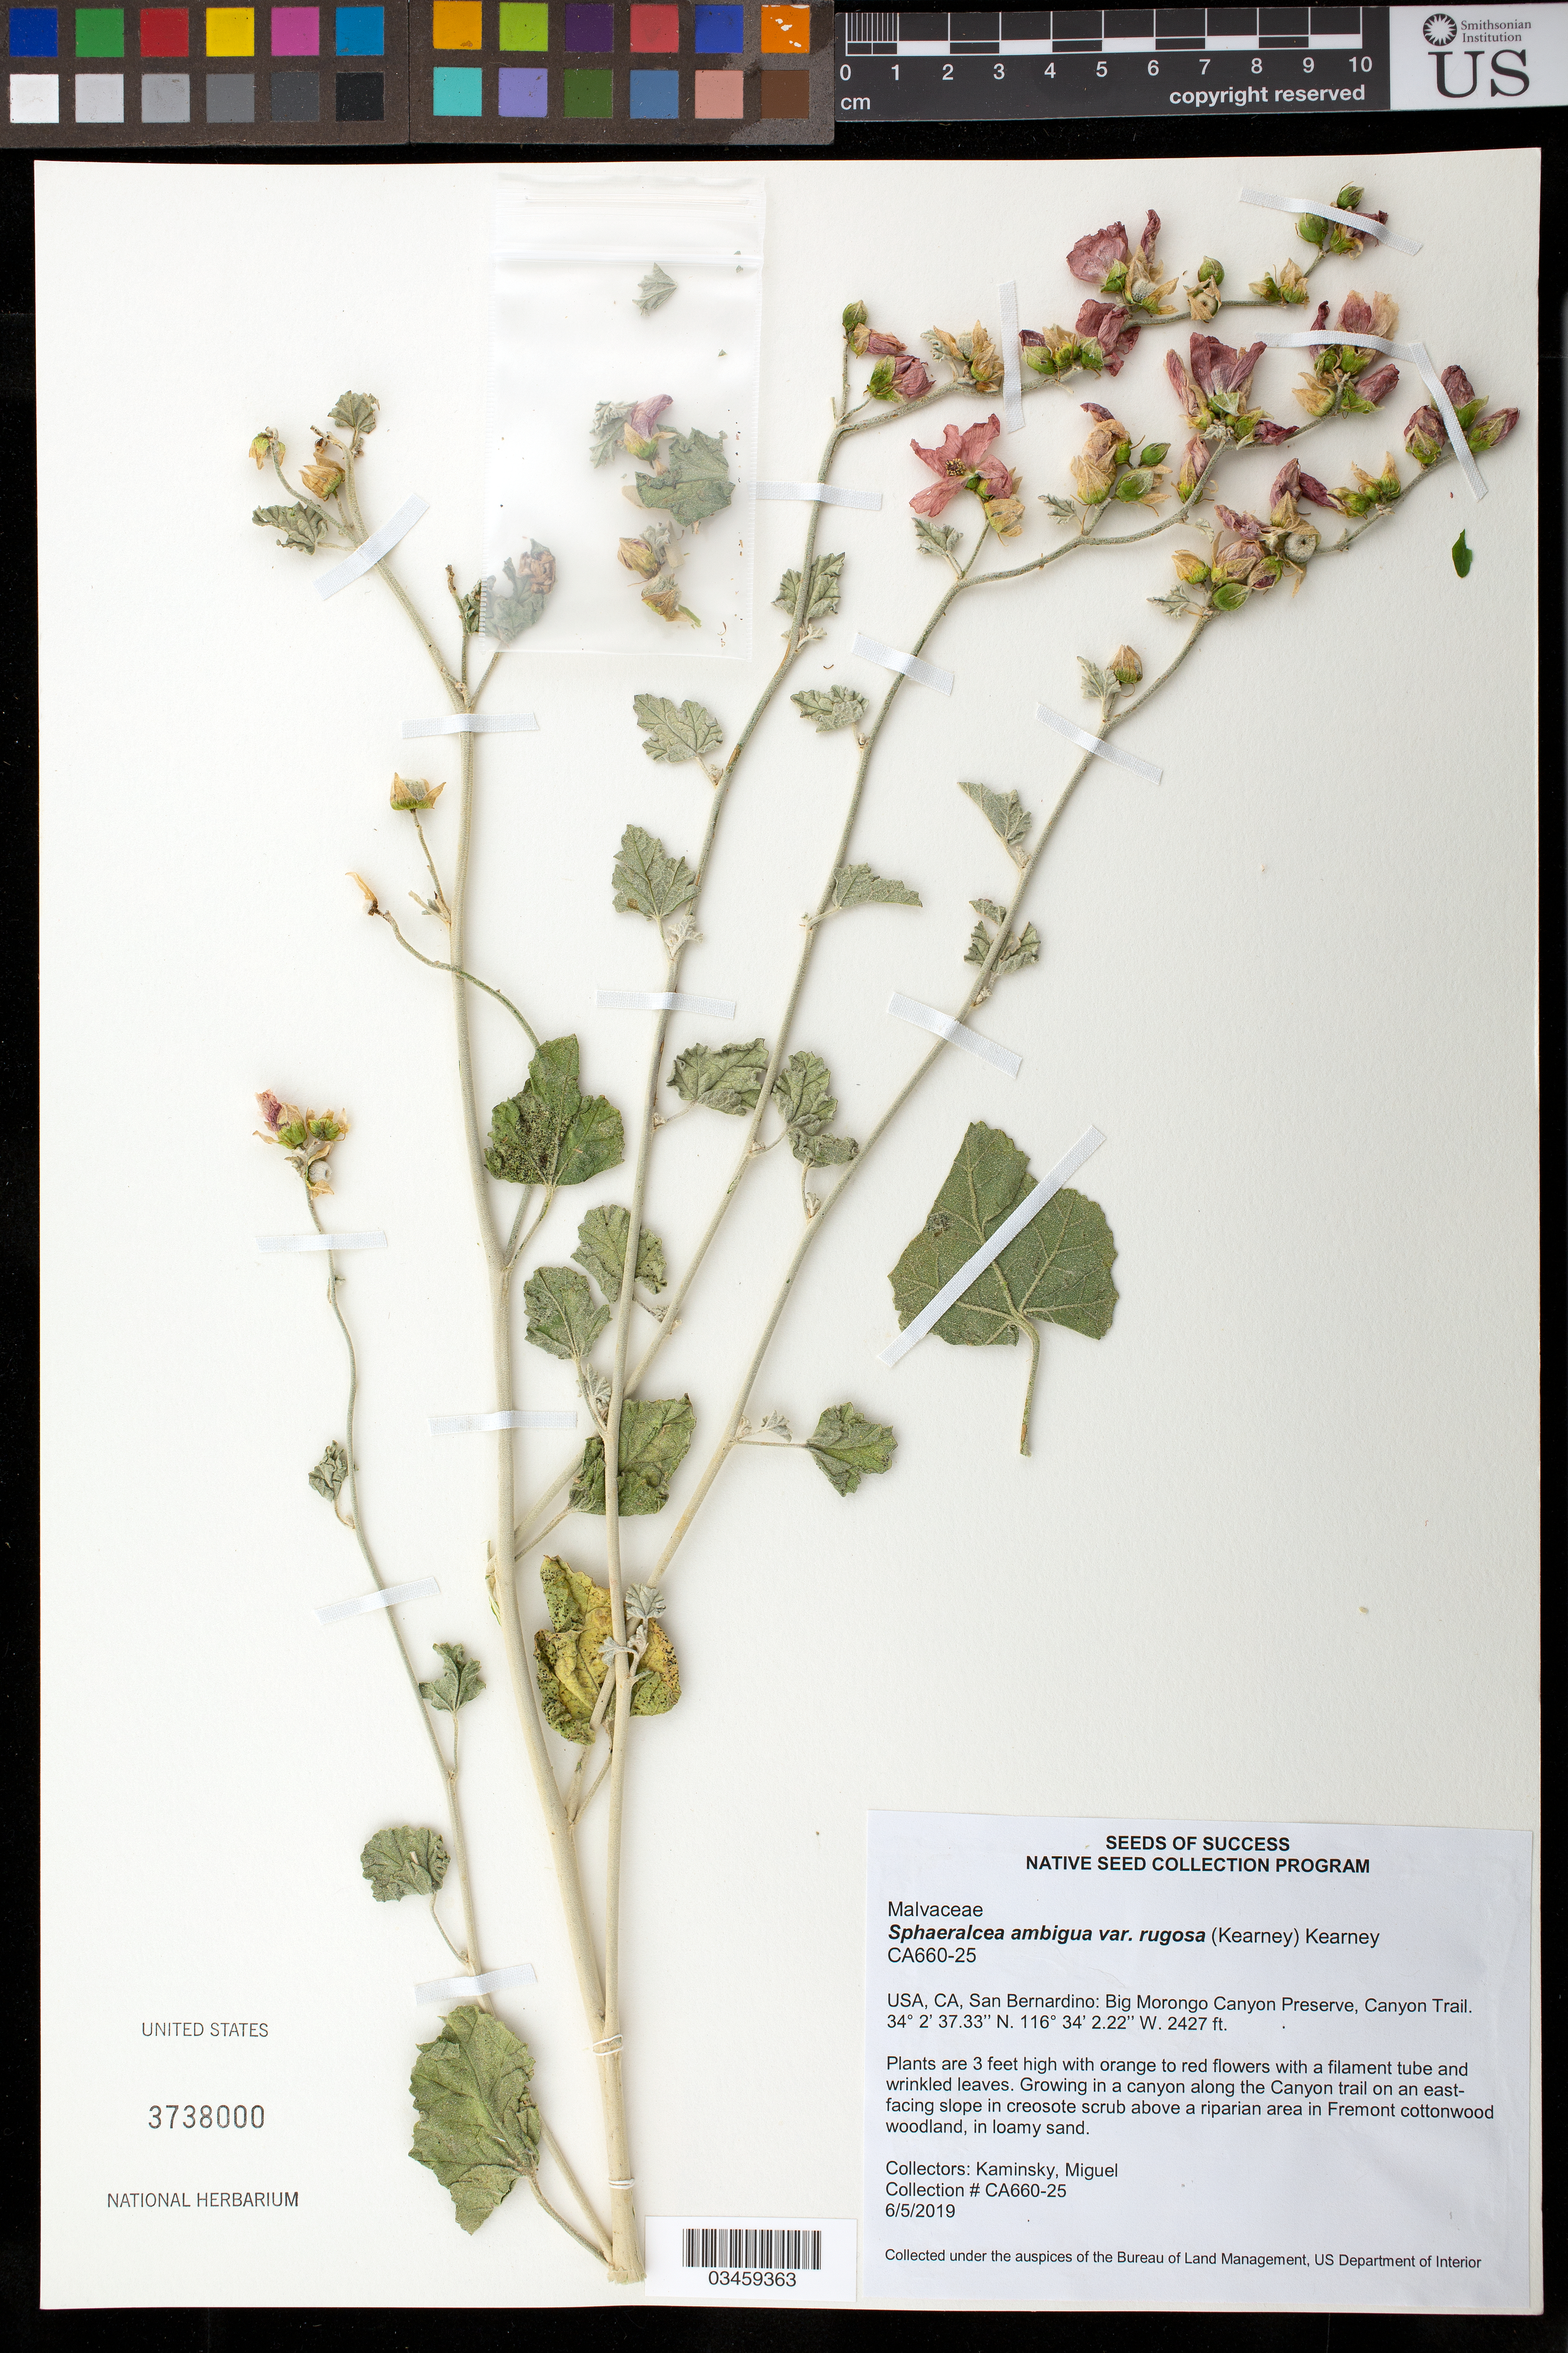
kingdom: Plantae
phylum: Tracheophyta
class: Magnoliopsida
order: Malvales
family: Malvaceae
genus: Sphaeralcea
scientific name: Sphaeralcea ambigua subsp. rugosa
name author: Kearney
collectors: M. Kaminsky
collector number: CA660-25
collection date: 2019-06-05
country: United States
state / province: California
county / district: San Bernardino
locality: Big Morongo Canyon Preserve, Canyon Trail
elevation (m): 740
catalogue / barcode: US 3738000